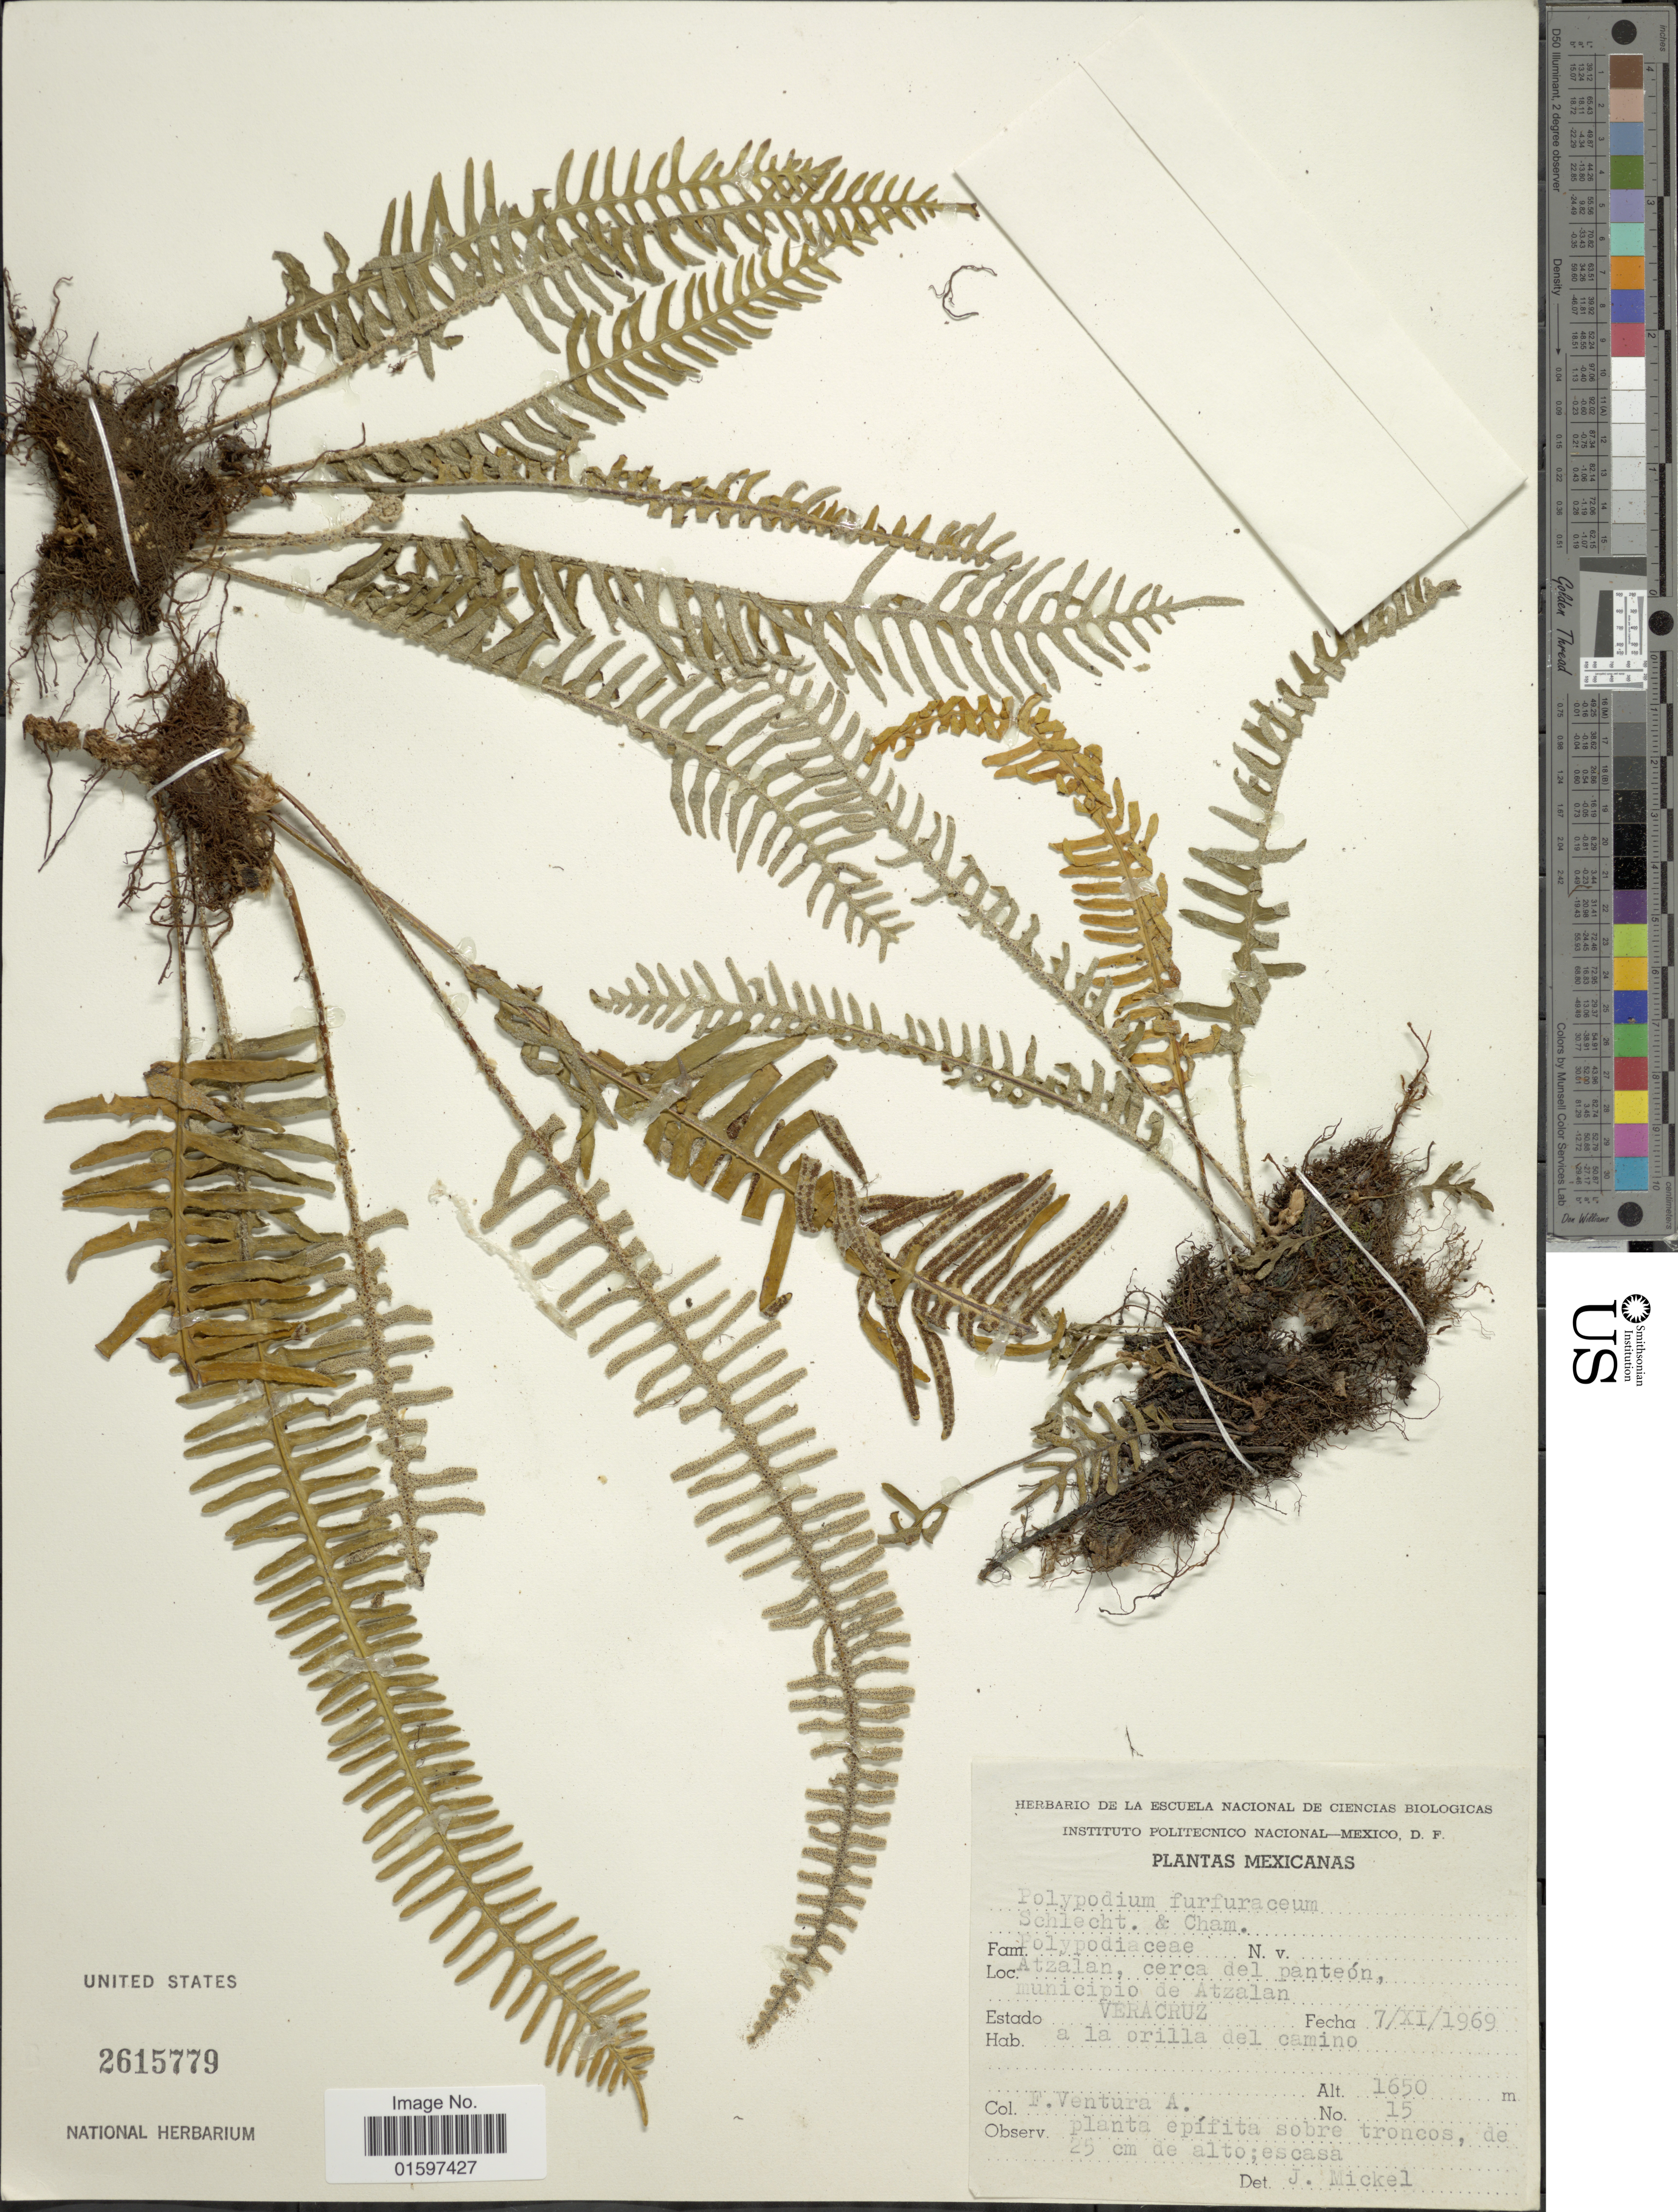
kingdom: Plantae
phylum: Tracheophyta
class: Polypodiopsida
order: Polypodiales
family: Polypodiaceae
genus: Pleopeltis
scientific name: Pleopeltis furfuracea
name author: (Schltdl. & Cham.) A.R. Sm. & Tejero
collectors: F. Ventura A.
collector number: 15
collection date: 1969-06-07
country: Mexico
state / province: Veracruz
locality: Atzalan, cerca del panteón, municipio de Atzalan, Veraruz, a la orilla del camino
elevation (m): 1650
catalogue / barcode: US 2615779